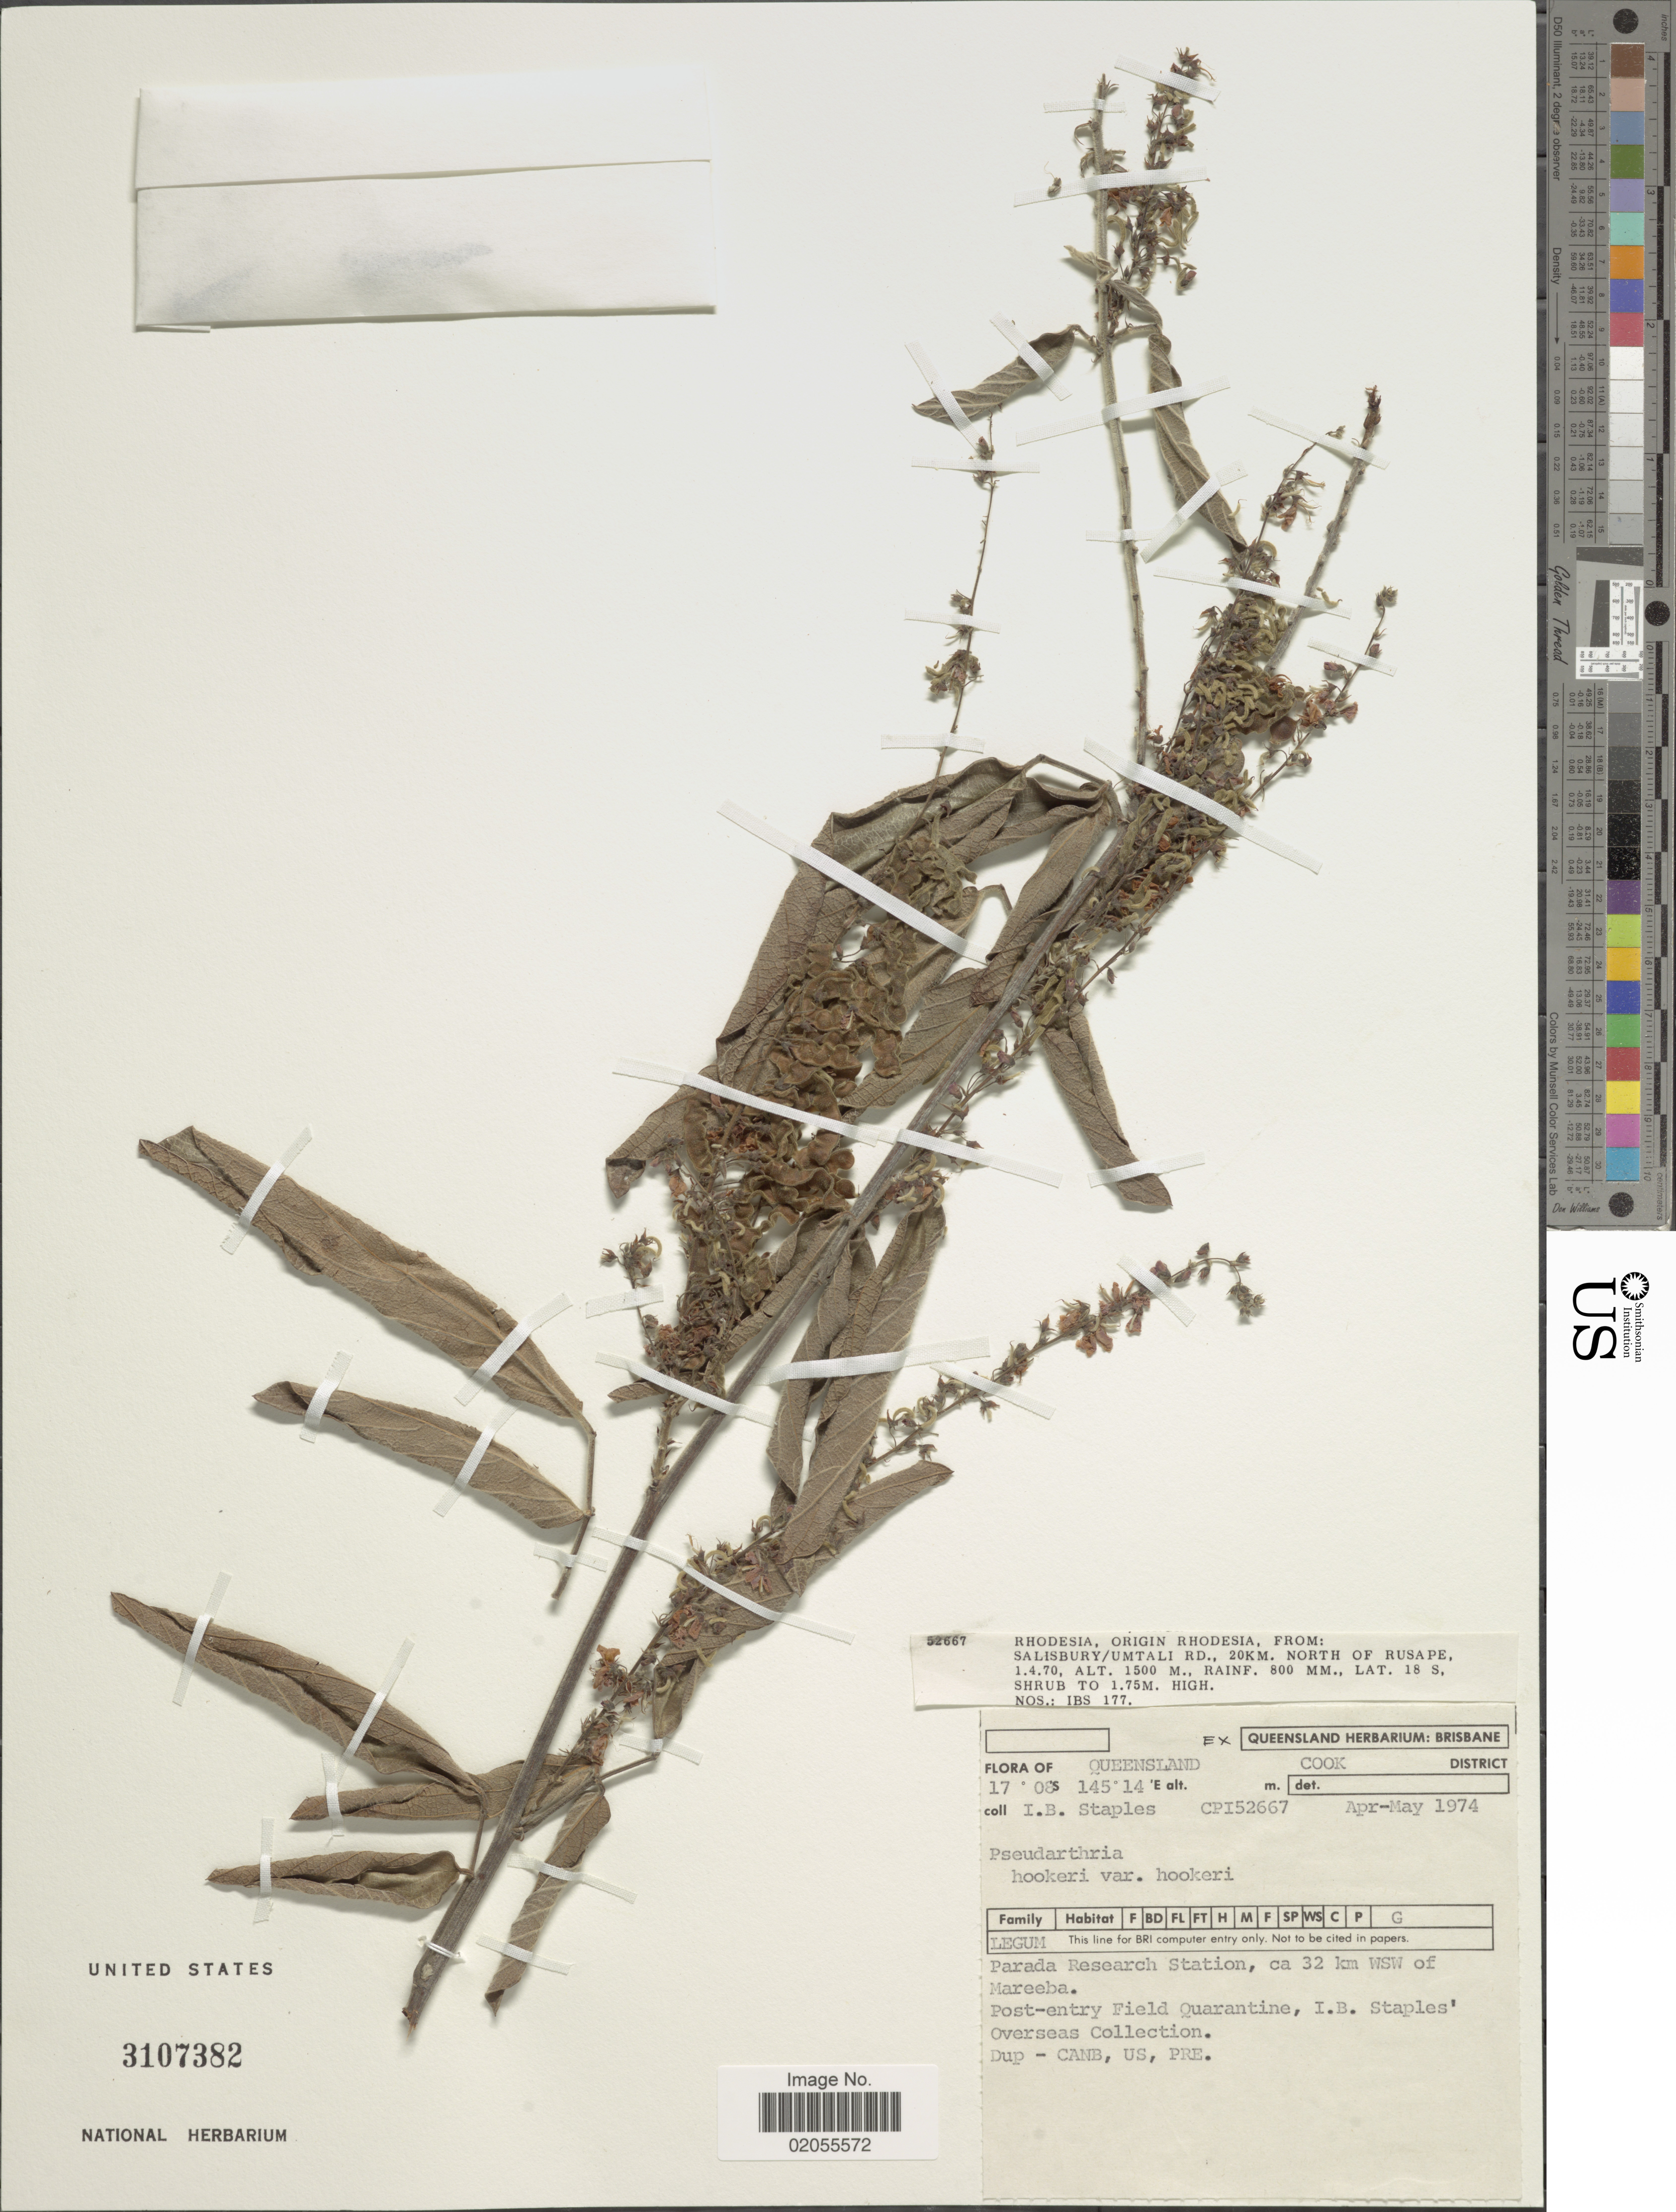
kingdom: Plantae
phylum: Tracheophyta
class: Magnoliopsida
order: Fabales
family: Fabaceae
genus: Pseudarthria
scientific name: Pseudarthria hookeri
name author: Wight & Arn.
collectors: I. Staples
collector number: CP152667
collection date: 1974-04/1974-05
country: Australia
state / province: Queensland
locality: Cook District, Parada Research Station, ca 32 km WSW of Mareeba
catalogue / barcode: US 3107382